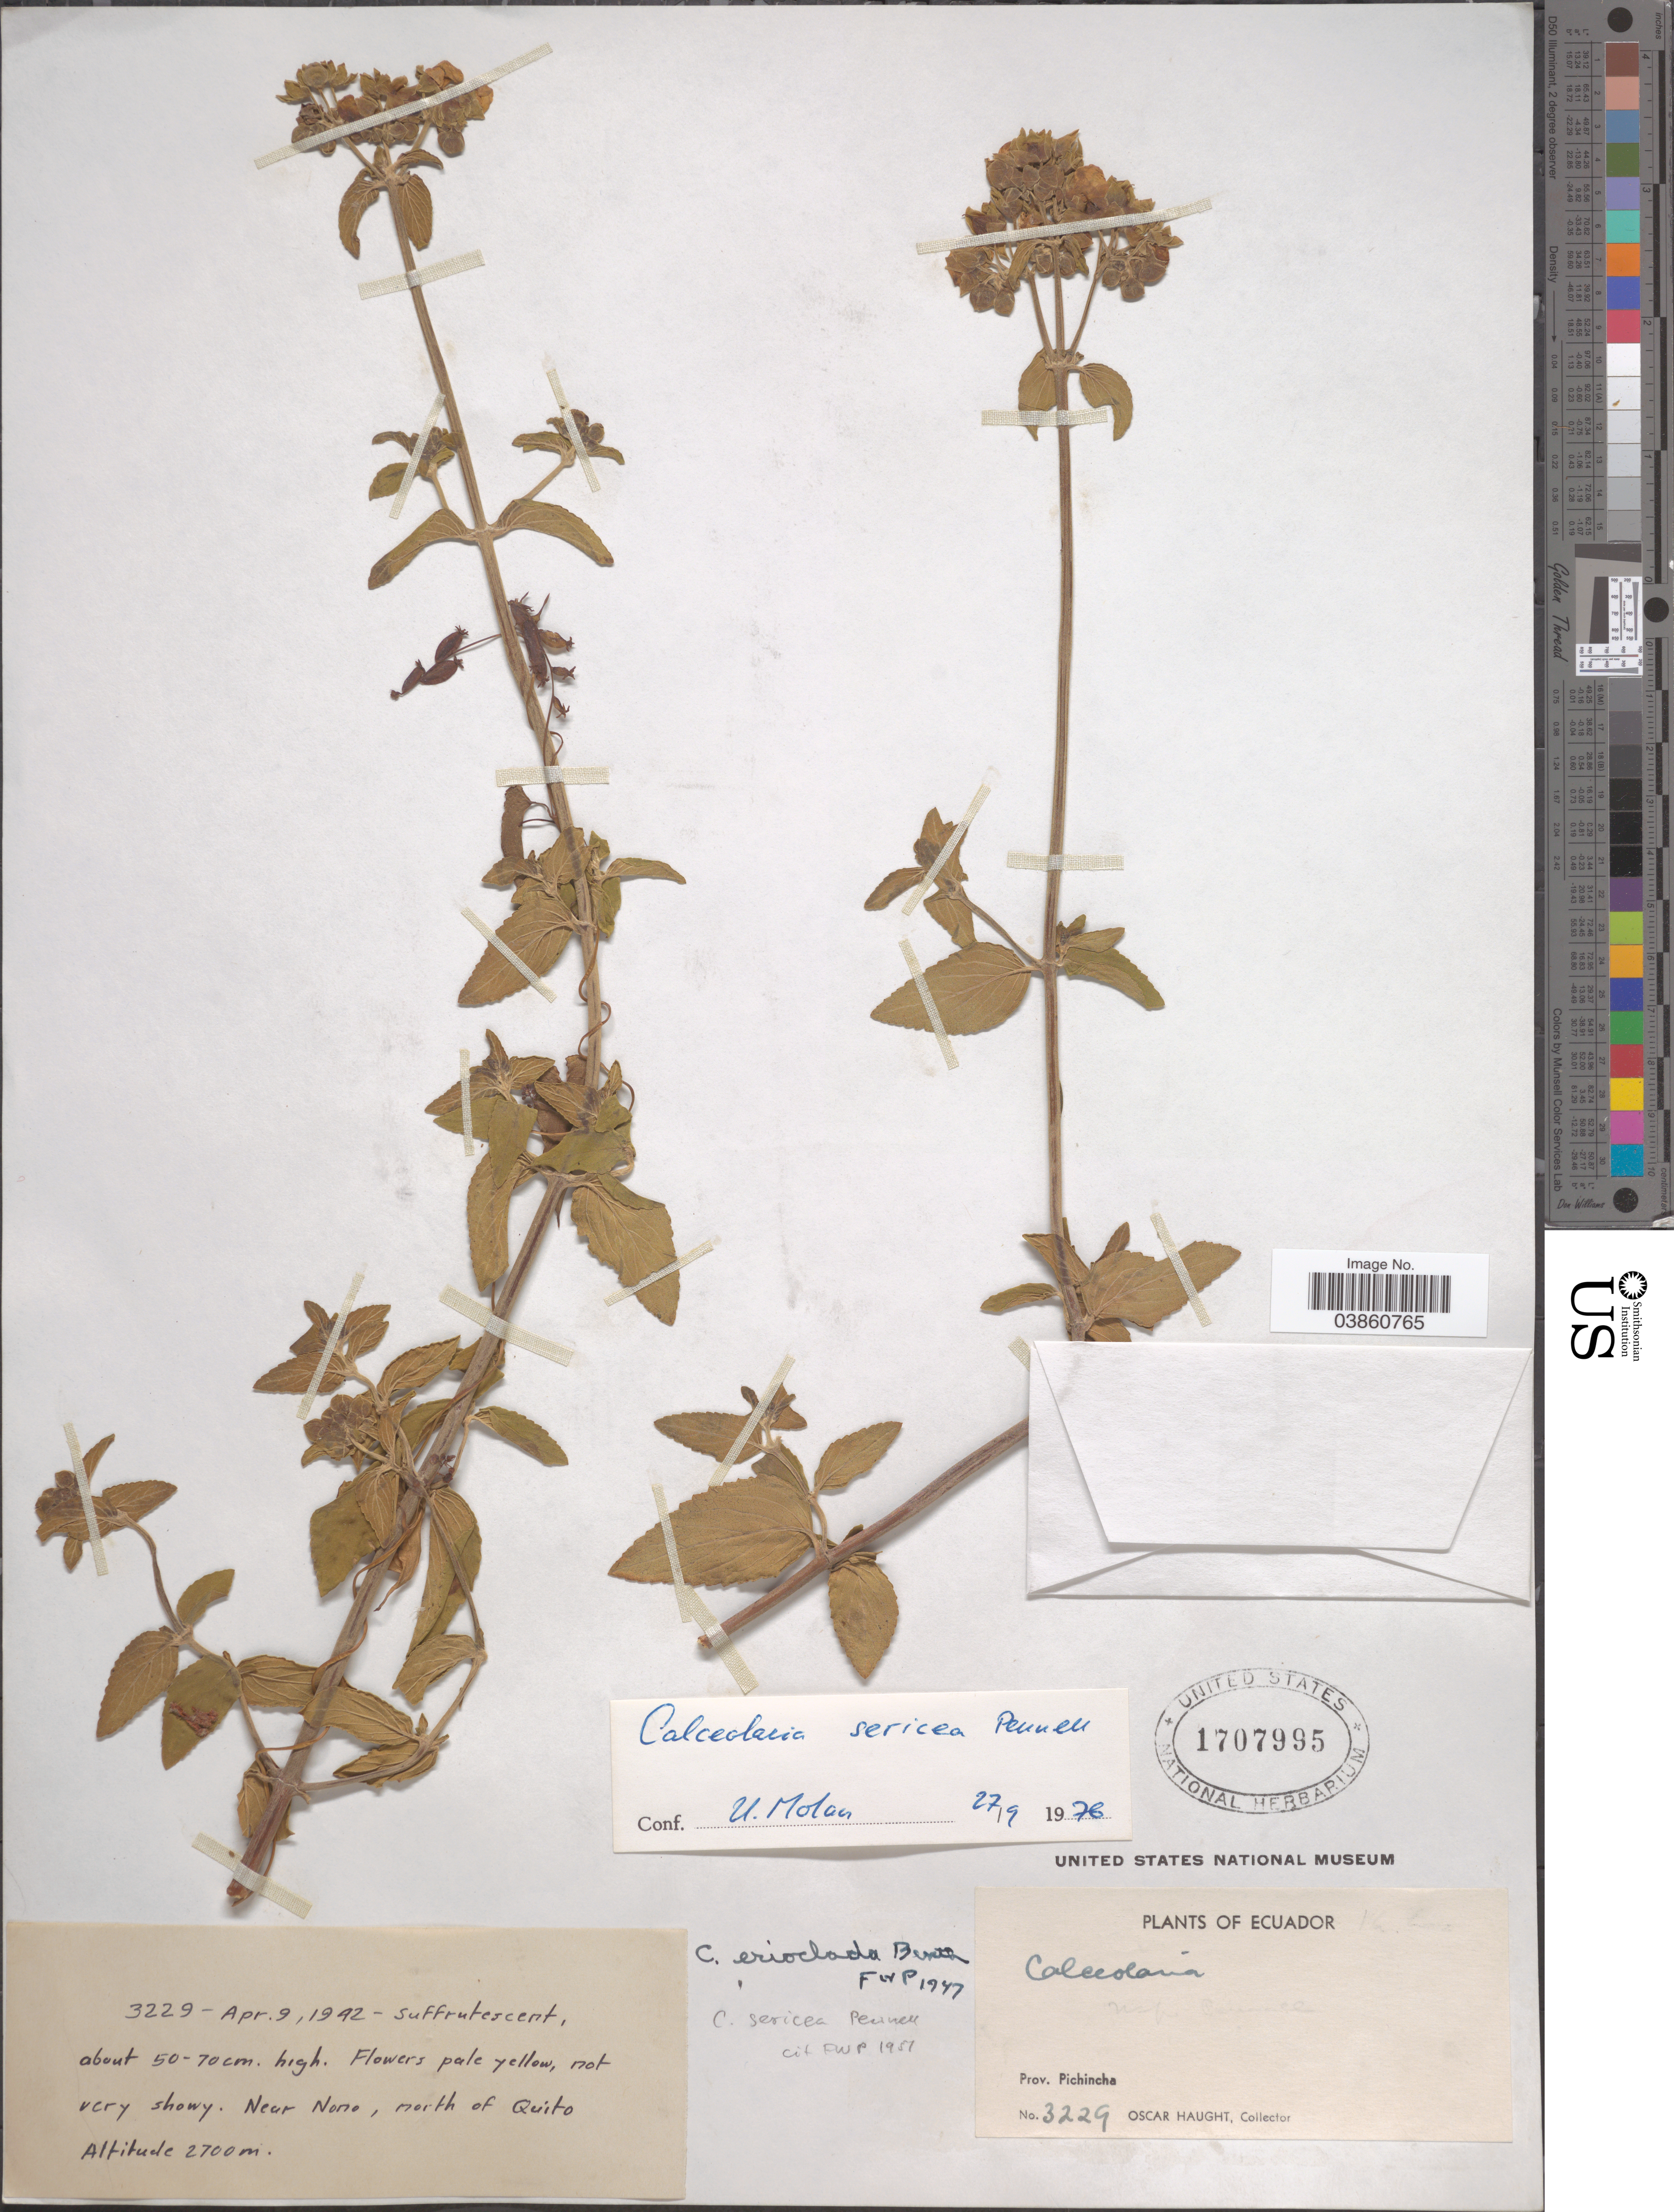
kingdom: Plantae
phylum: Tracheophyta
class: Magnoliopsida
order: Lamiales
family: Calceolariaceae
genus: Calceolaria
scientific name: Calceolaria sericea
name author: Pennell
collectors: O. L. Haught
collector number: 3229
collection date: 1942-04-09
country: Ecuador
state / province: Pichincha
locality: Near Nono, north of Quito.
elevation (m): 2700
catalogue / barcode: US 1707995